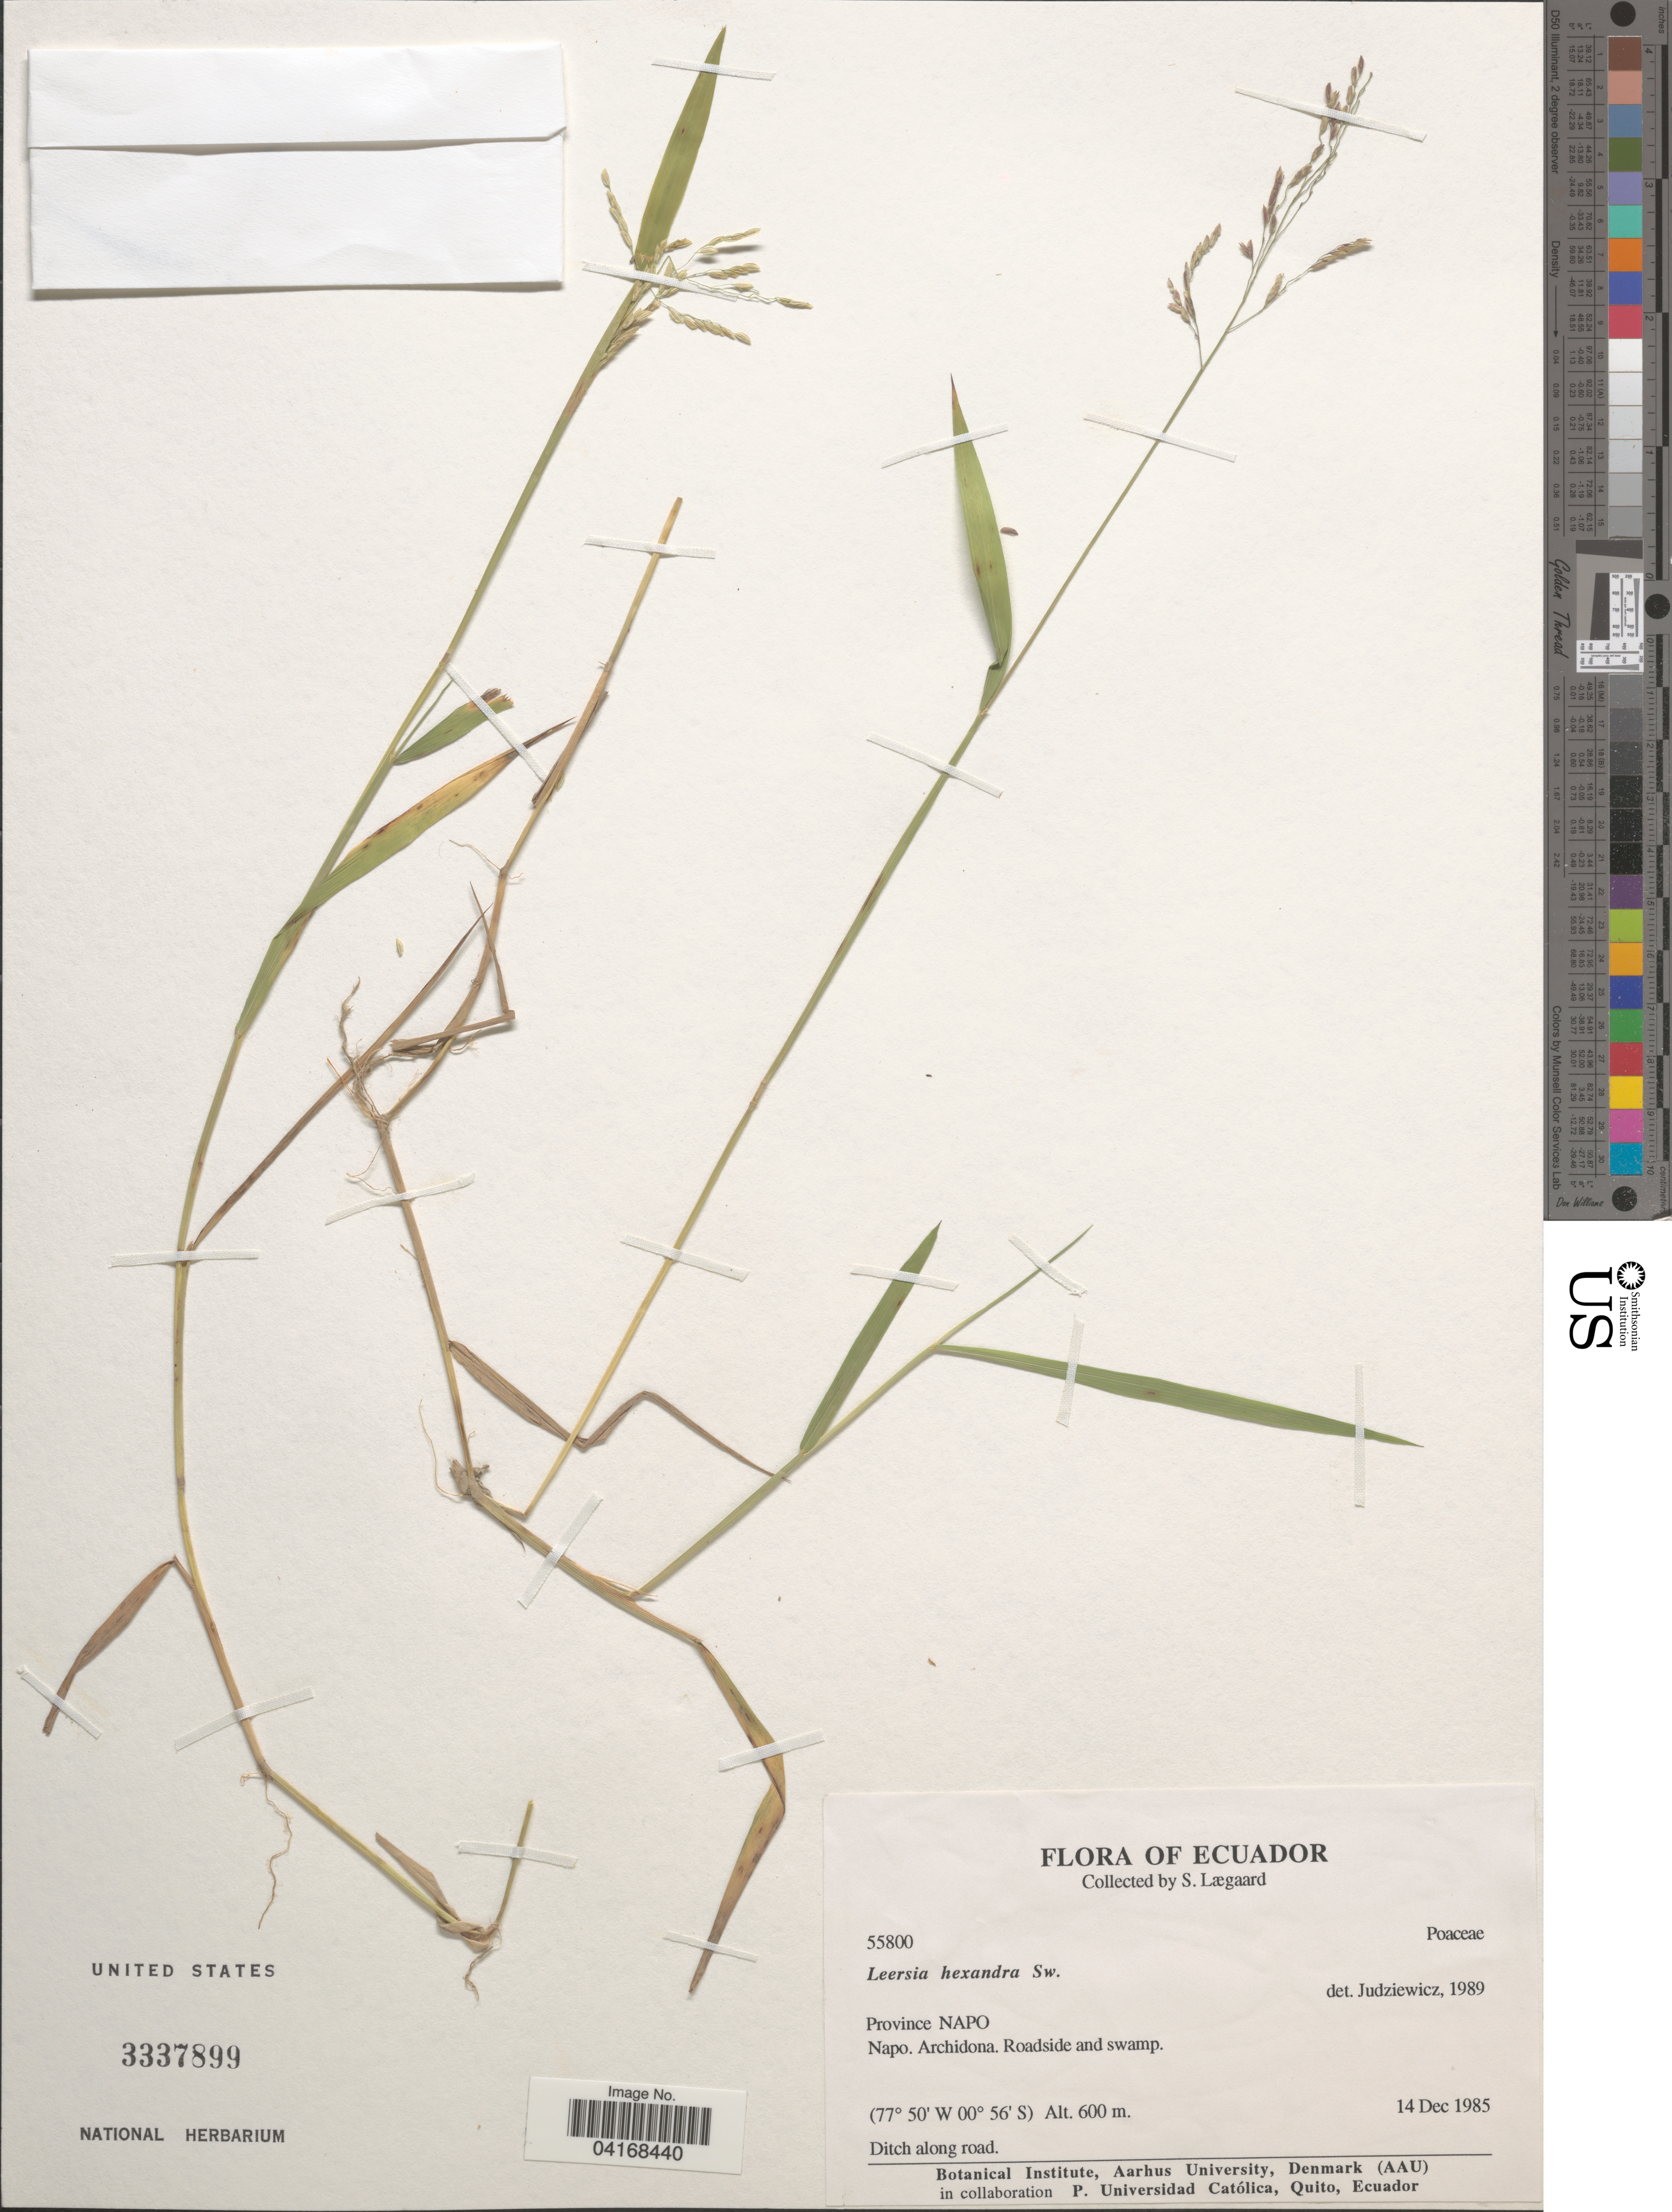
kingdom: Plantae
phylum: Tracheophyta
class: Liliopsida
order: Poales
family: Poaceae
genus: Leersia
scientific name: Leersia hexandra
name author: Sw.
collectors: S. Lægaard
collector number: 55800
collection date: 1985-12-14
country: Ecuador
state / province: Napo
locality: Napo. Archidona.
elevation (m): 600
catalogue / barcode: US 3337899